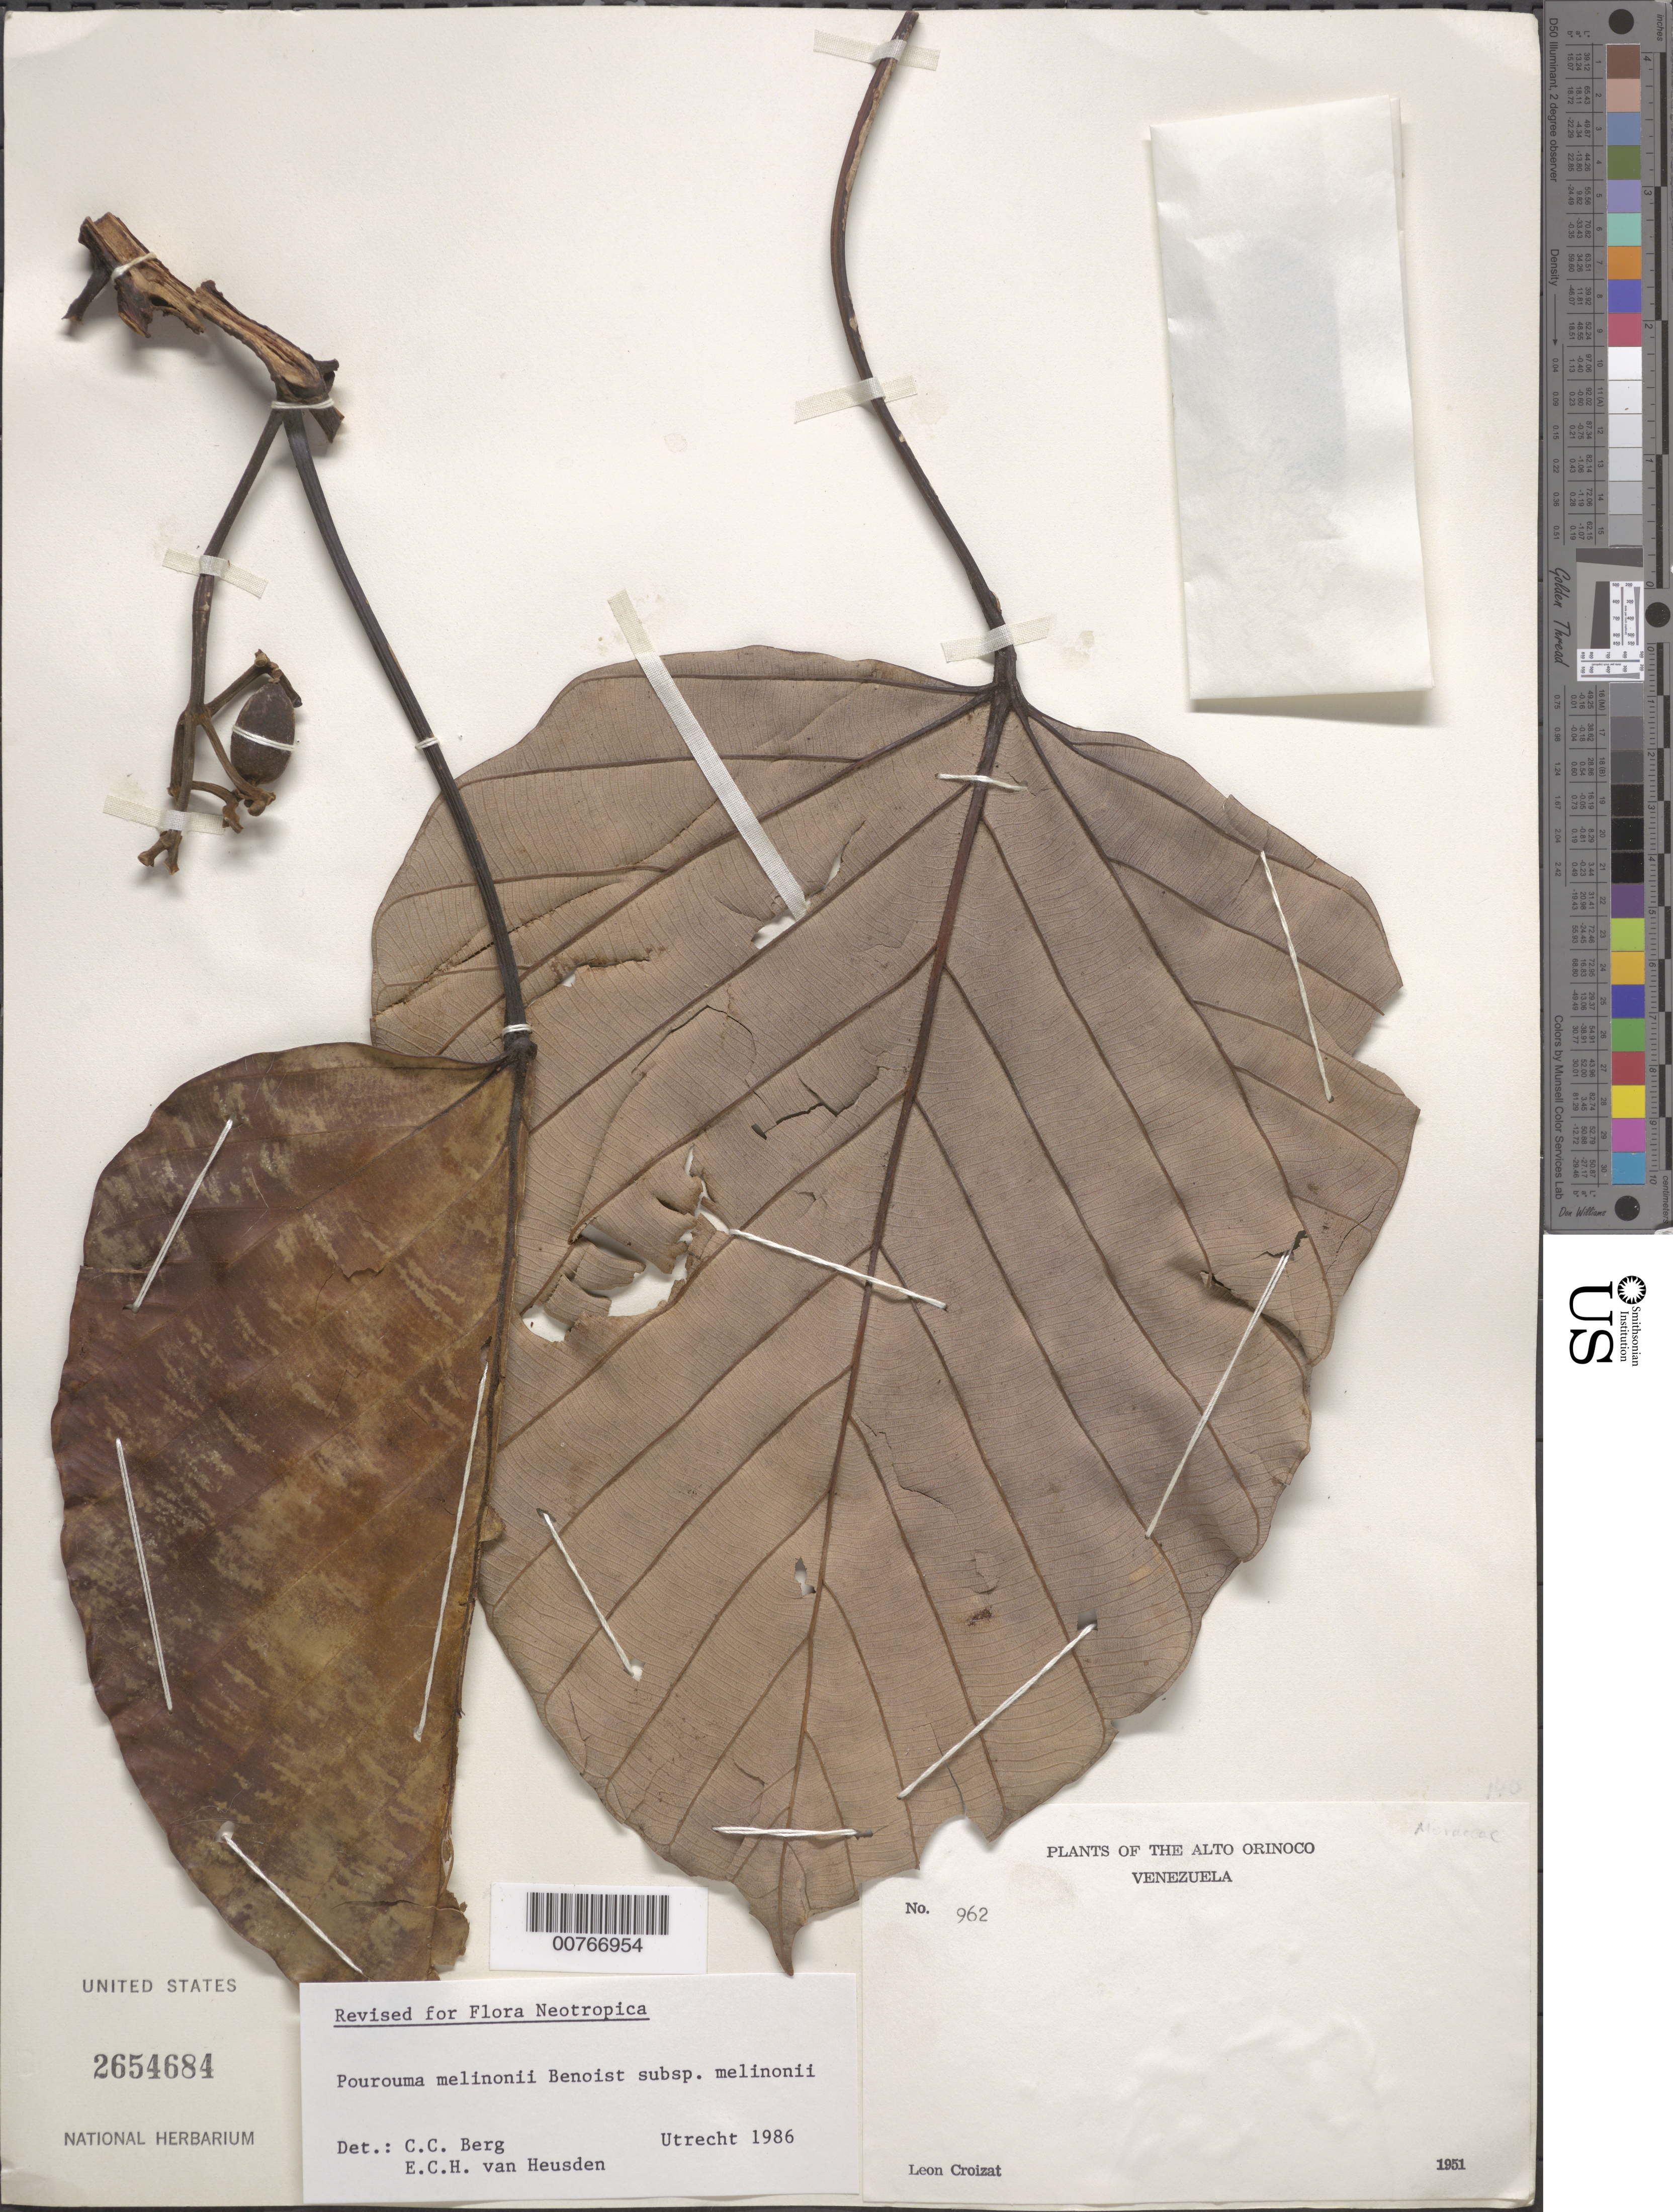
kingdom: Plantae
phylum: Tracheophyta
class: Magnoliopsida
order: Rosales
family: Urticaceae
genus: Pourouma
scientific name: Pourouma melinonii subsp. melinonii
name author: Benoist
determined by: Heusden, E. C. H. van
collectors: L. C. M. Croizat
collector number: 962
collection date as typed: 1951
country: Venezuela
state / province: Amazonas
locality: Alto Orinoco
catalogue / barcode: US 2654684